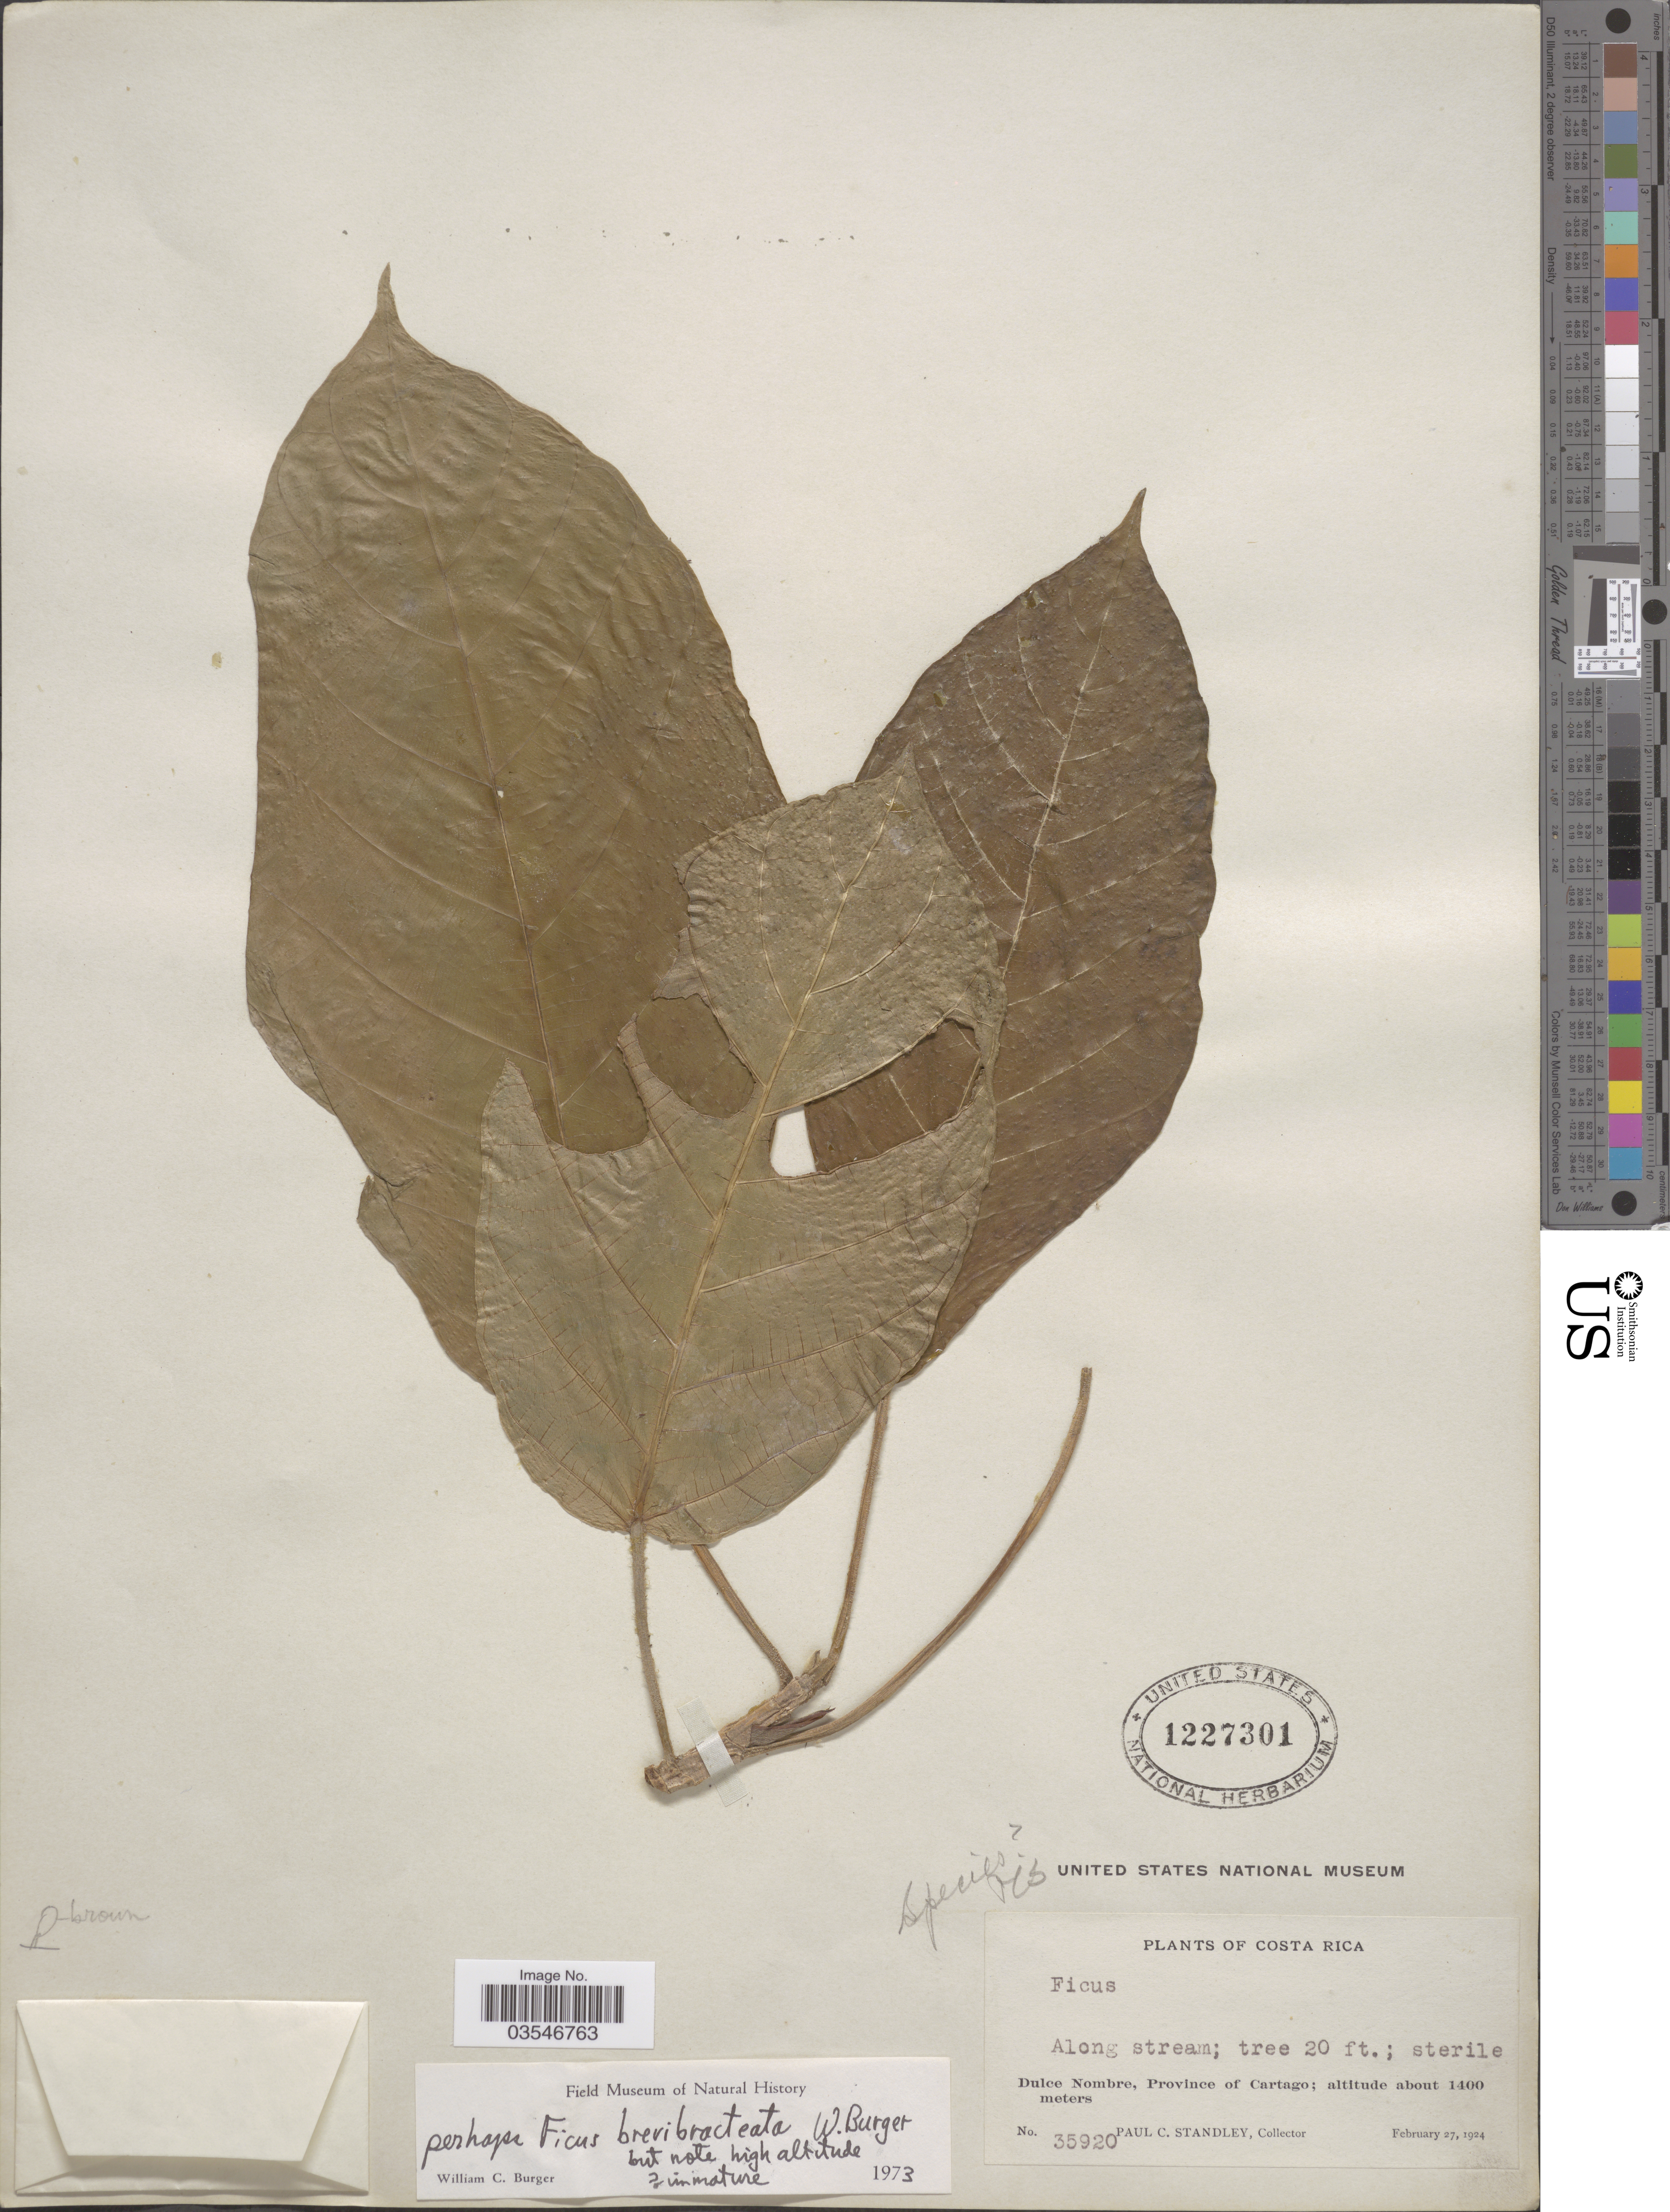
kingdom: Plantae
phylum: Tracheophyta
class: Magnoliopsida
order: Rosales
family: Moraceae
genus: Ficus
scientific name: Ficus brevibracteata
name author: W.C. Burger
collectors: P. C. Standley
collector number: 35920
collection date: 1924-02-27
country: Costa Rica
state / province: Cartago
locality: Dulce Nombre.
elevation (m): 1400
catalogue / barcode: US 1227301